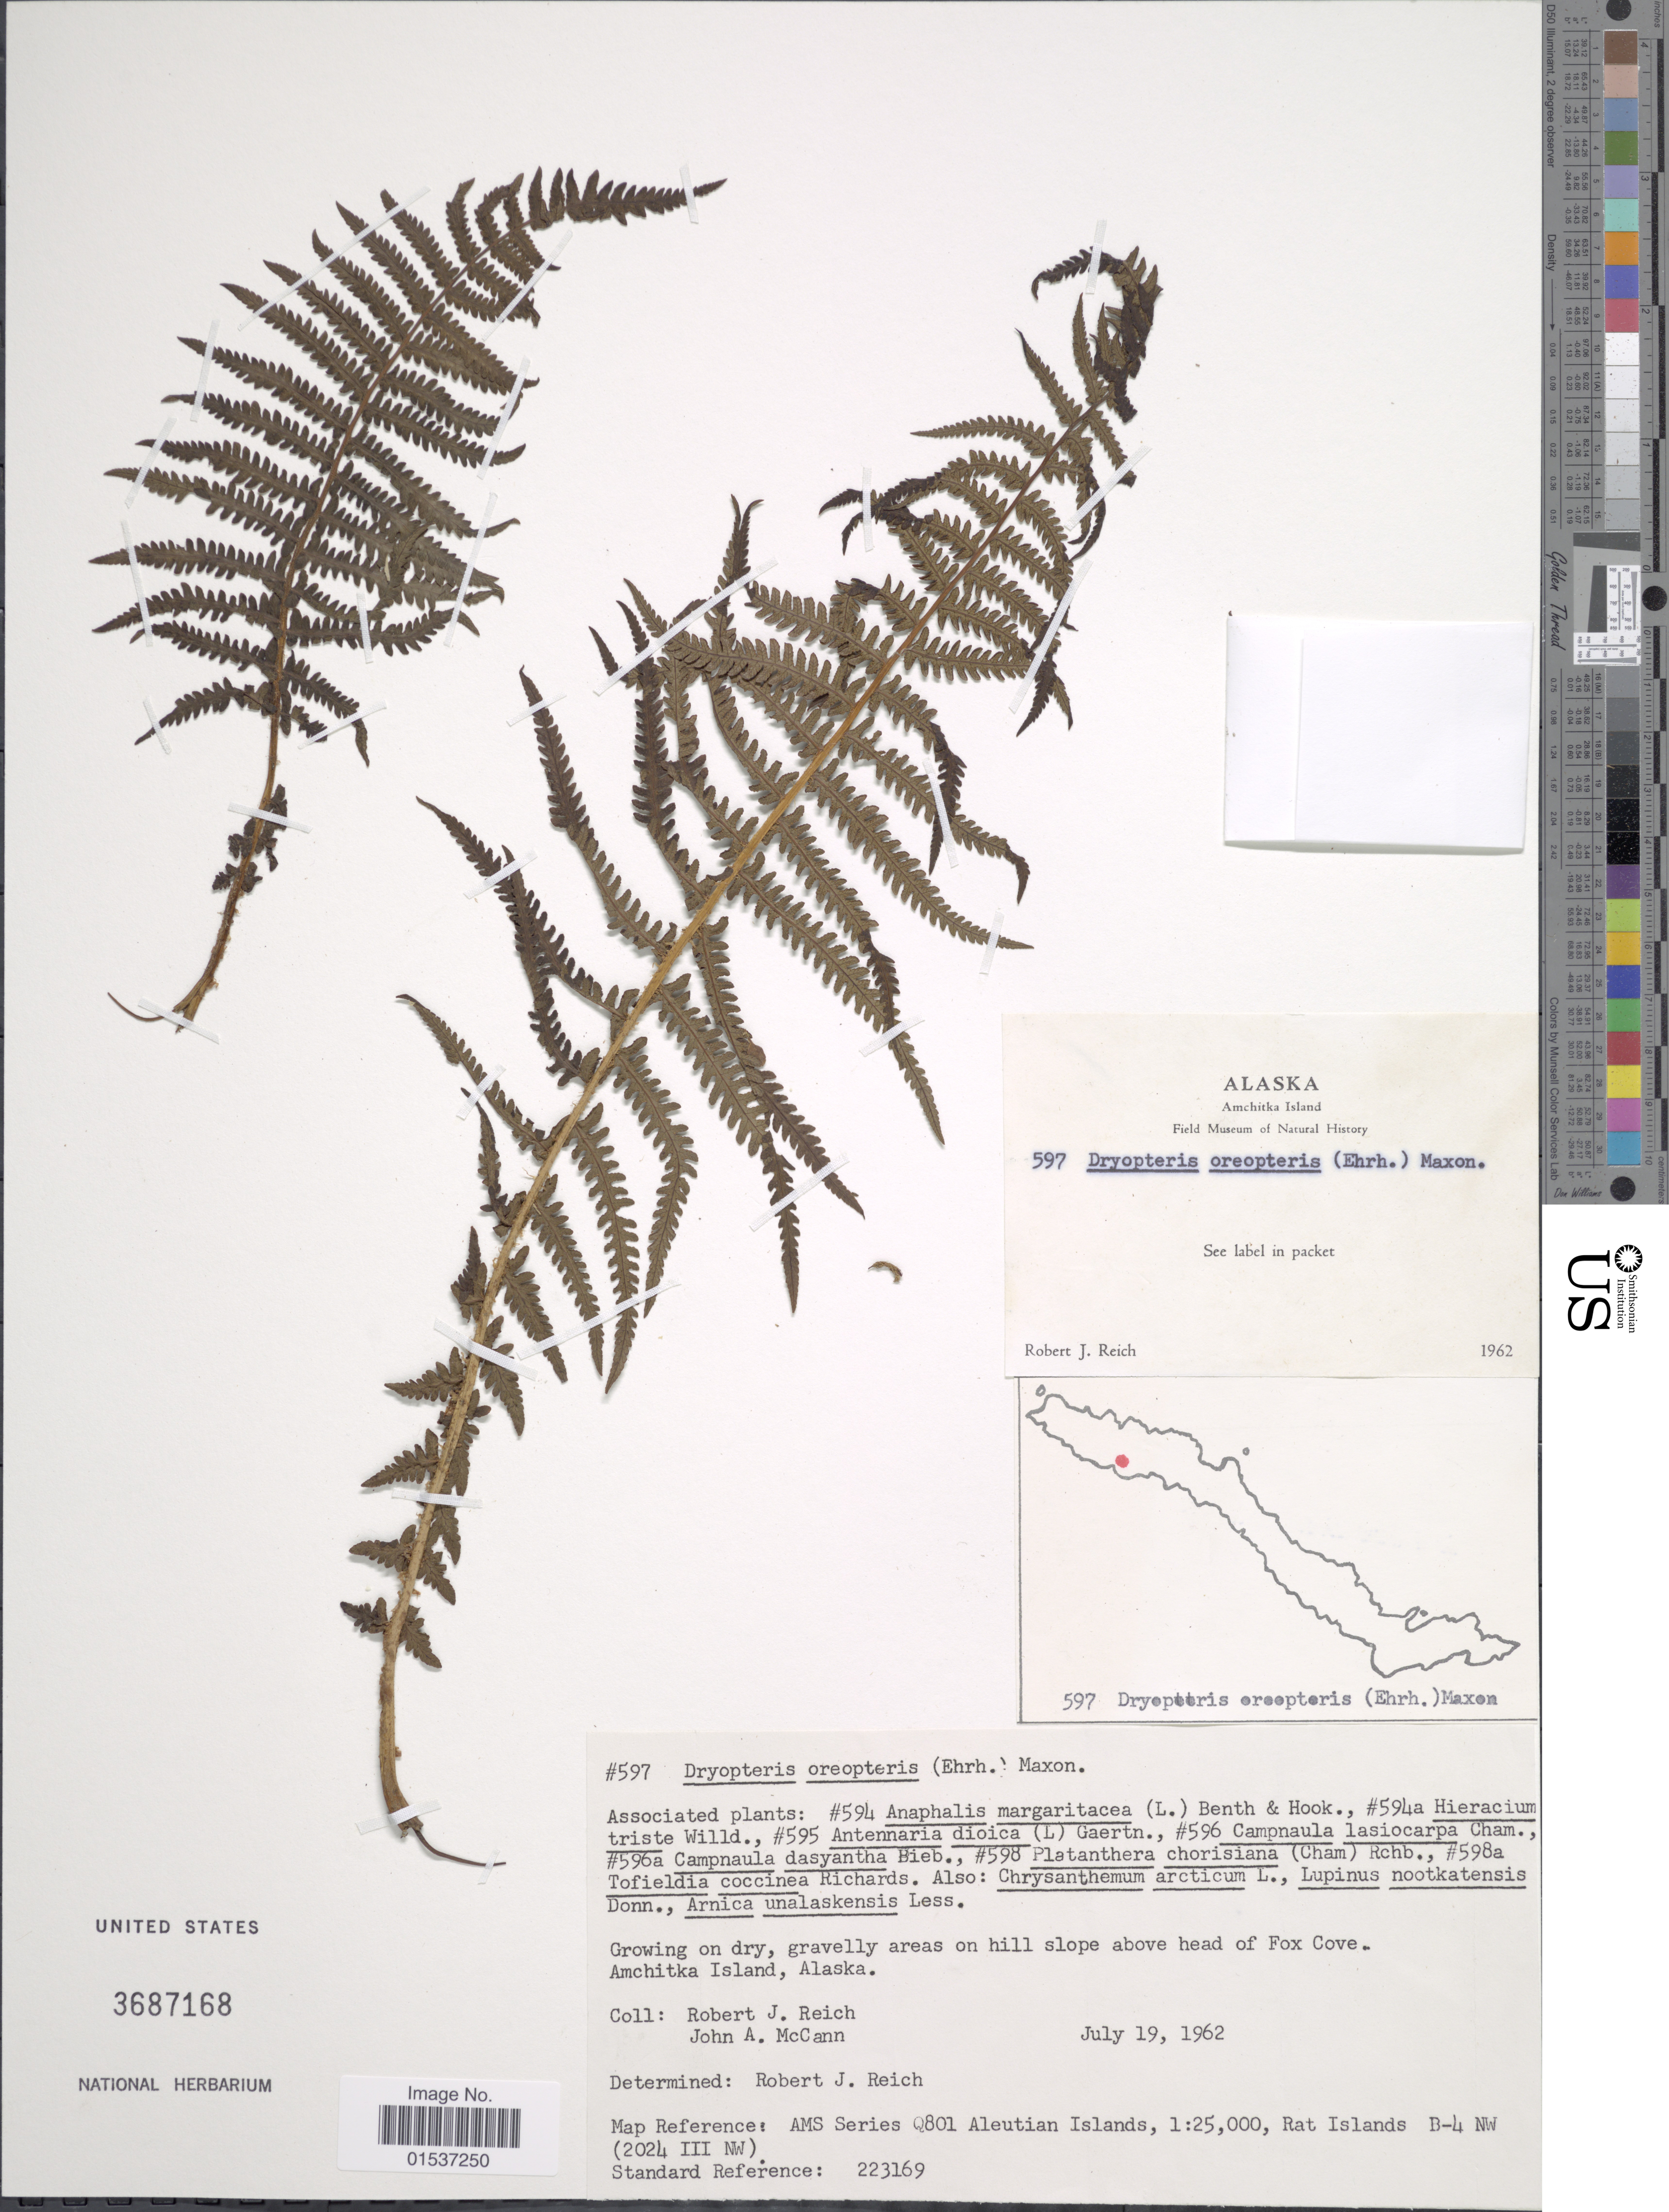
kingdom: Plantae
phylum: Tracheophyta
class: Polypodiopsida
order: Polypodiales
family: Thelypteridaceae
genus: Oreopteris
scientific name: Oreopteris limbosperma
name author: (All.) K. Iwats.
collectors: R. Reich & J. A. McCann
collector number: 597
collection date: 1962-07-19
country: United States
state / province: Alaska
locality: Gravelly areas on hill slope above head of Fox Cove Amchitka Island, Alaska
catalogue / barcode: US 3687168